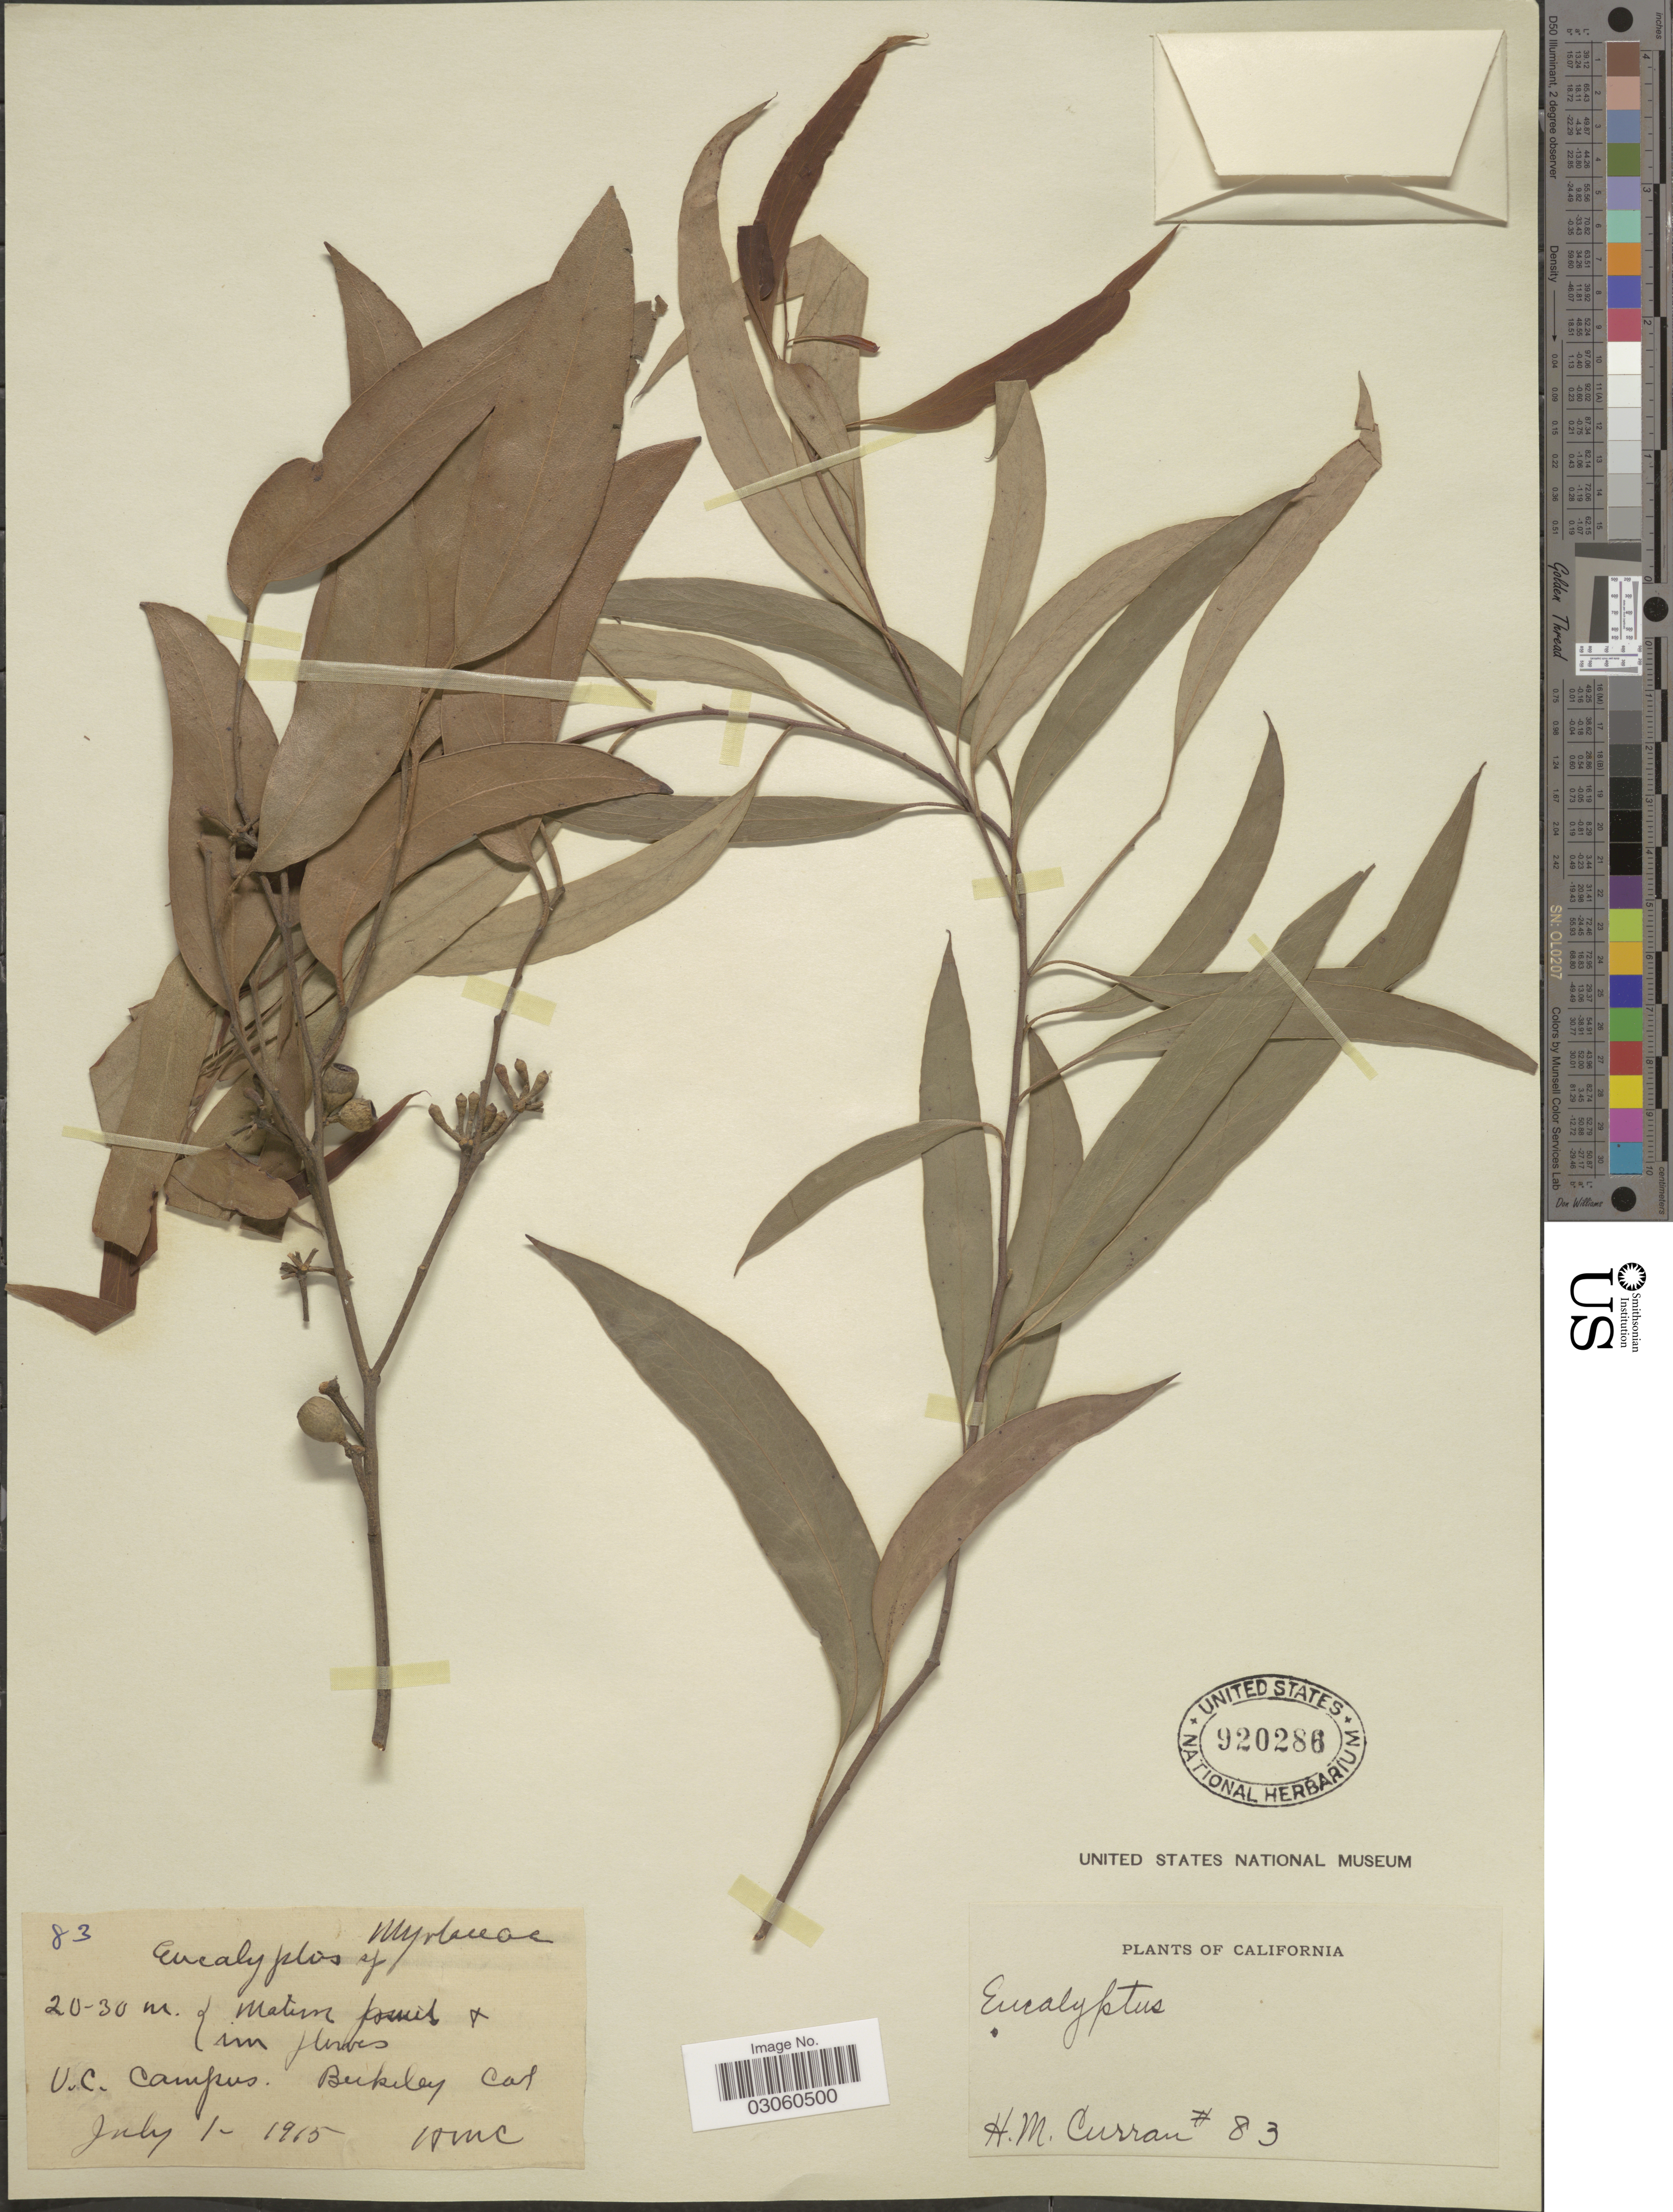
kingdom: Plantae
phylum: Tracheophyta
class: Magnoliopsida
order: Myrtales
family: Myrtaceae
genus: Eucalyptus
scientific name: Eucalyptus sideroxylon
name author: A. Cunn. ex Woolls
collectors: H. M. Curran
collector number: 83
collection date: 1915-07-01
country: United States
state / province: California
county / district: Alameda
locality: U.C. Campus. Berkeley.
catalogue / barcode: US 920286